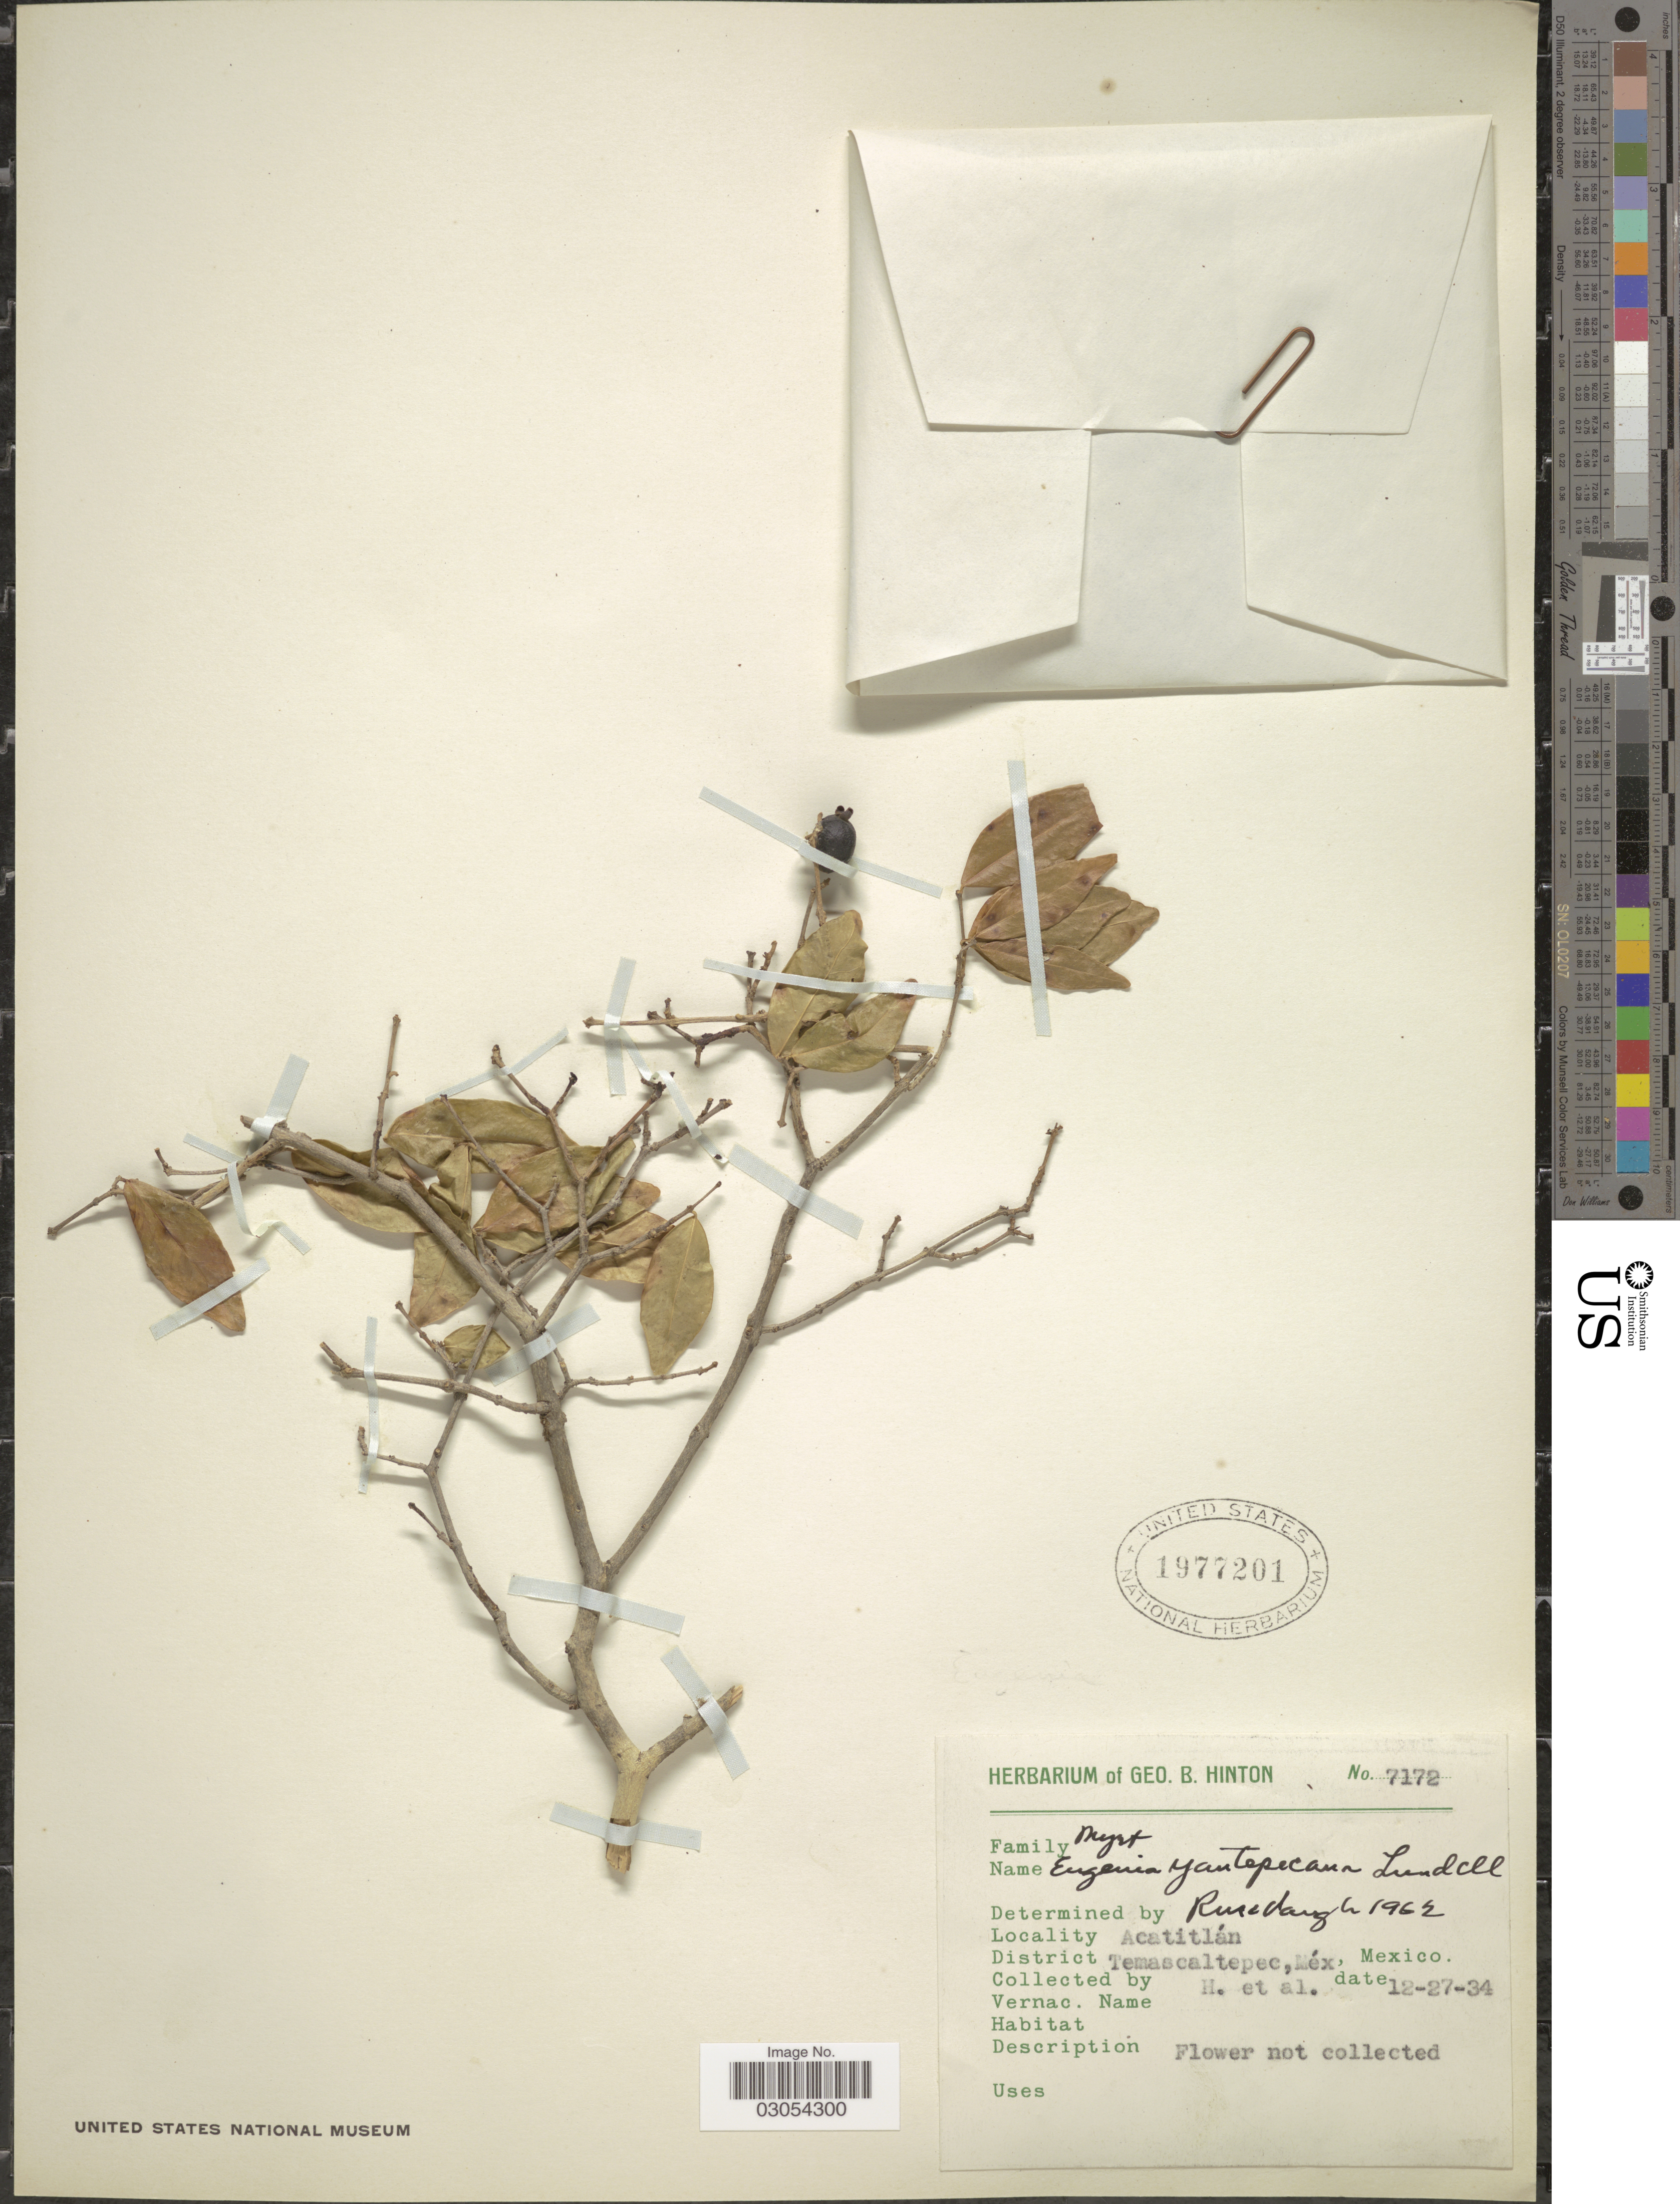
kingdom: Plantae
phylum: Tracheophyta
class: Magnoliopsida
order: Myrtales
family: Myrtaceae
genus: Eugenia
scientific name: Eugenia yautepecana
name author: Lundell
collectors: G. B. Hinton & et al.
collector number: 7172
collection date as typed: Transcribed d/m/y: 27/12/34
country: Mexico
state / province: México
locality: Acatitlán. District Temascaltepec, Méx.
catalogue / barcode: US 1977201